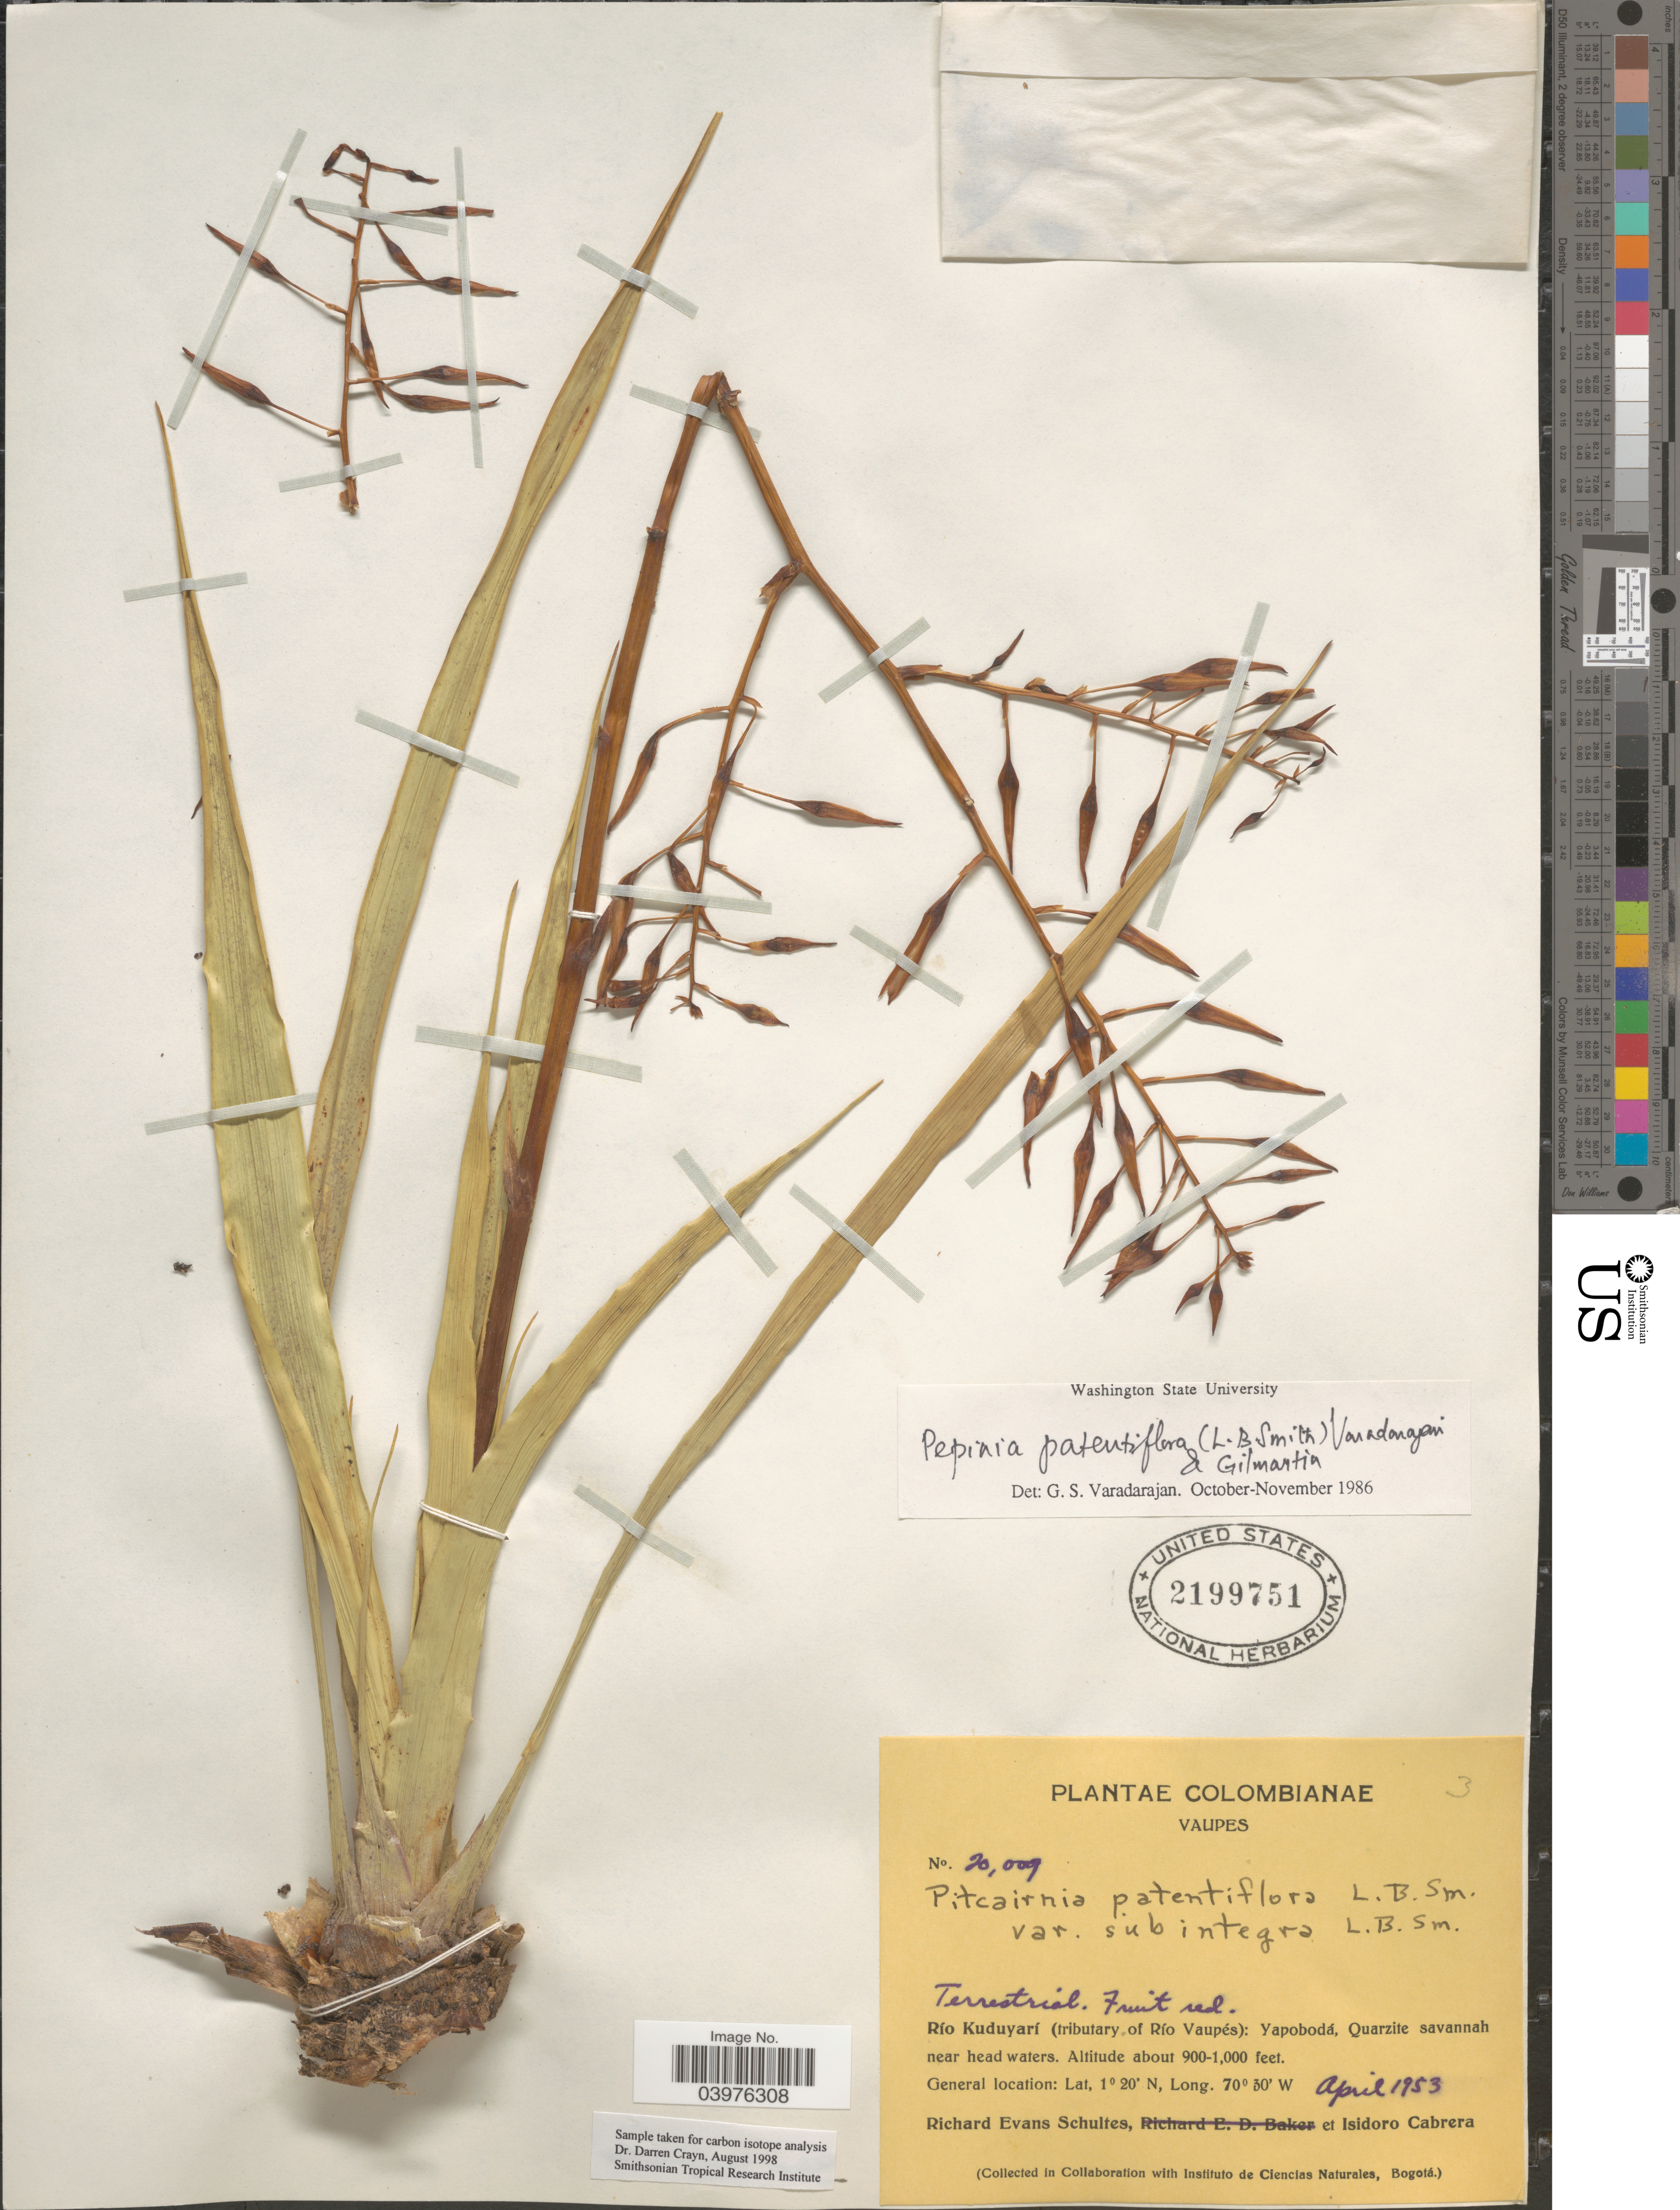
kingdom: Plantae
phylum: Tracheophyta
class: Liliopsida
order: Poales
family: Bromeliaceae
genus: Pitcairnia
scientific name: Pitcairnia patentiflora var. subintegra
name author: L.B. Sm.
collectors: R. E. Schultes & I. Cabrera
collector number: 20009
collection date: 1953-04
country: Colombia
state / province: Vaupés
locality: Río Kuduyarí (tributary of Río Vaupés): Yapobodá, Quarzite savannah near head waters.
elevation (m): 274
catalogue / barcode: US 2199751